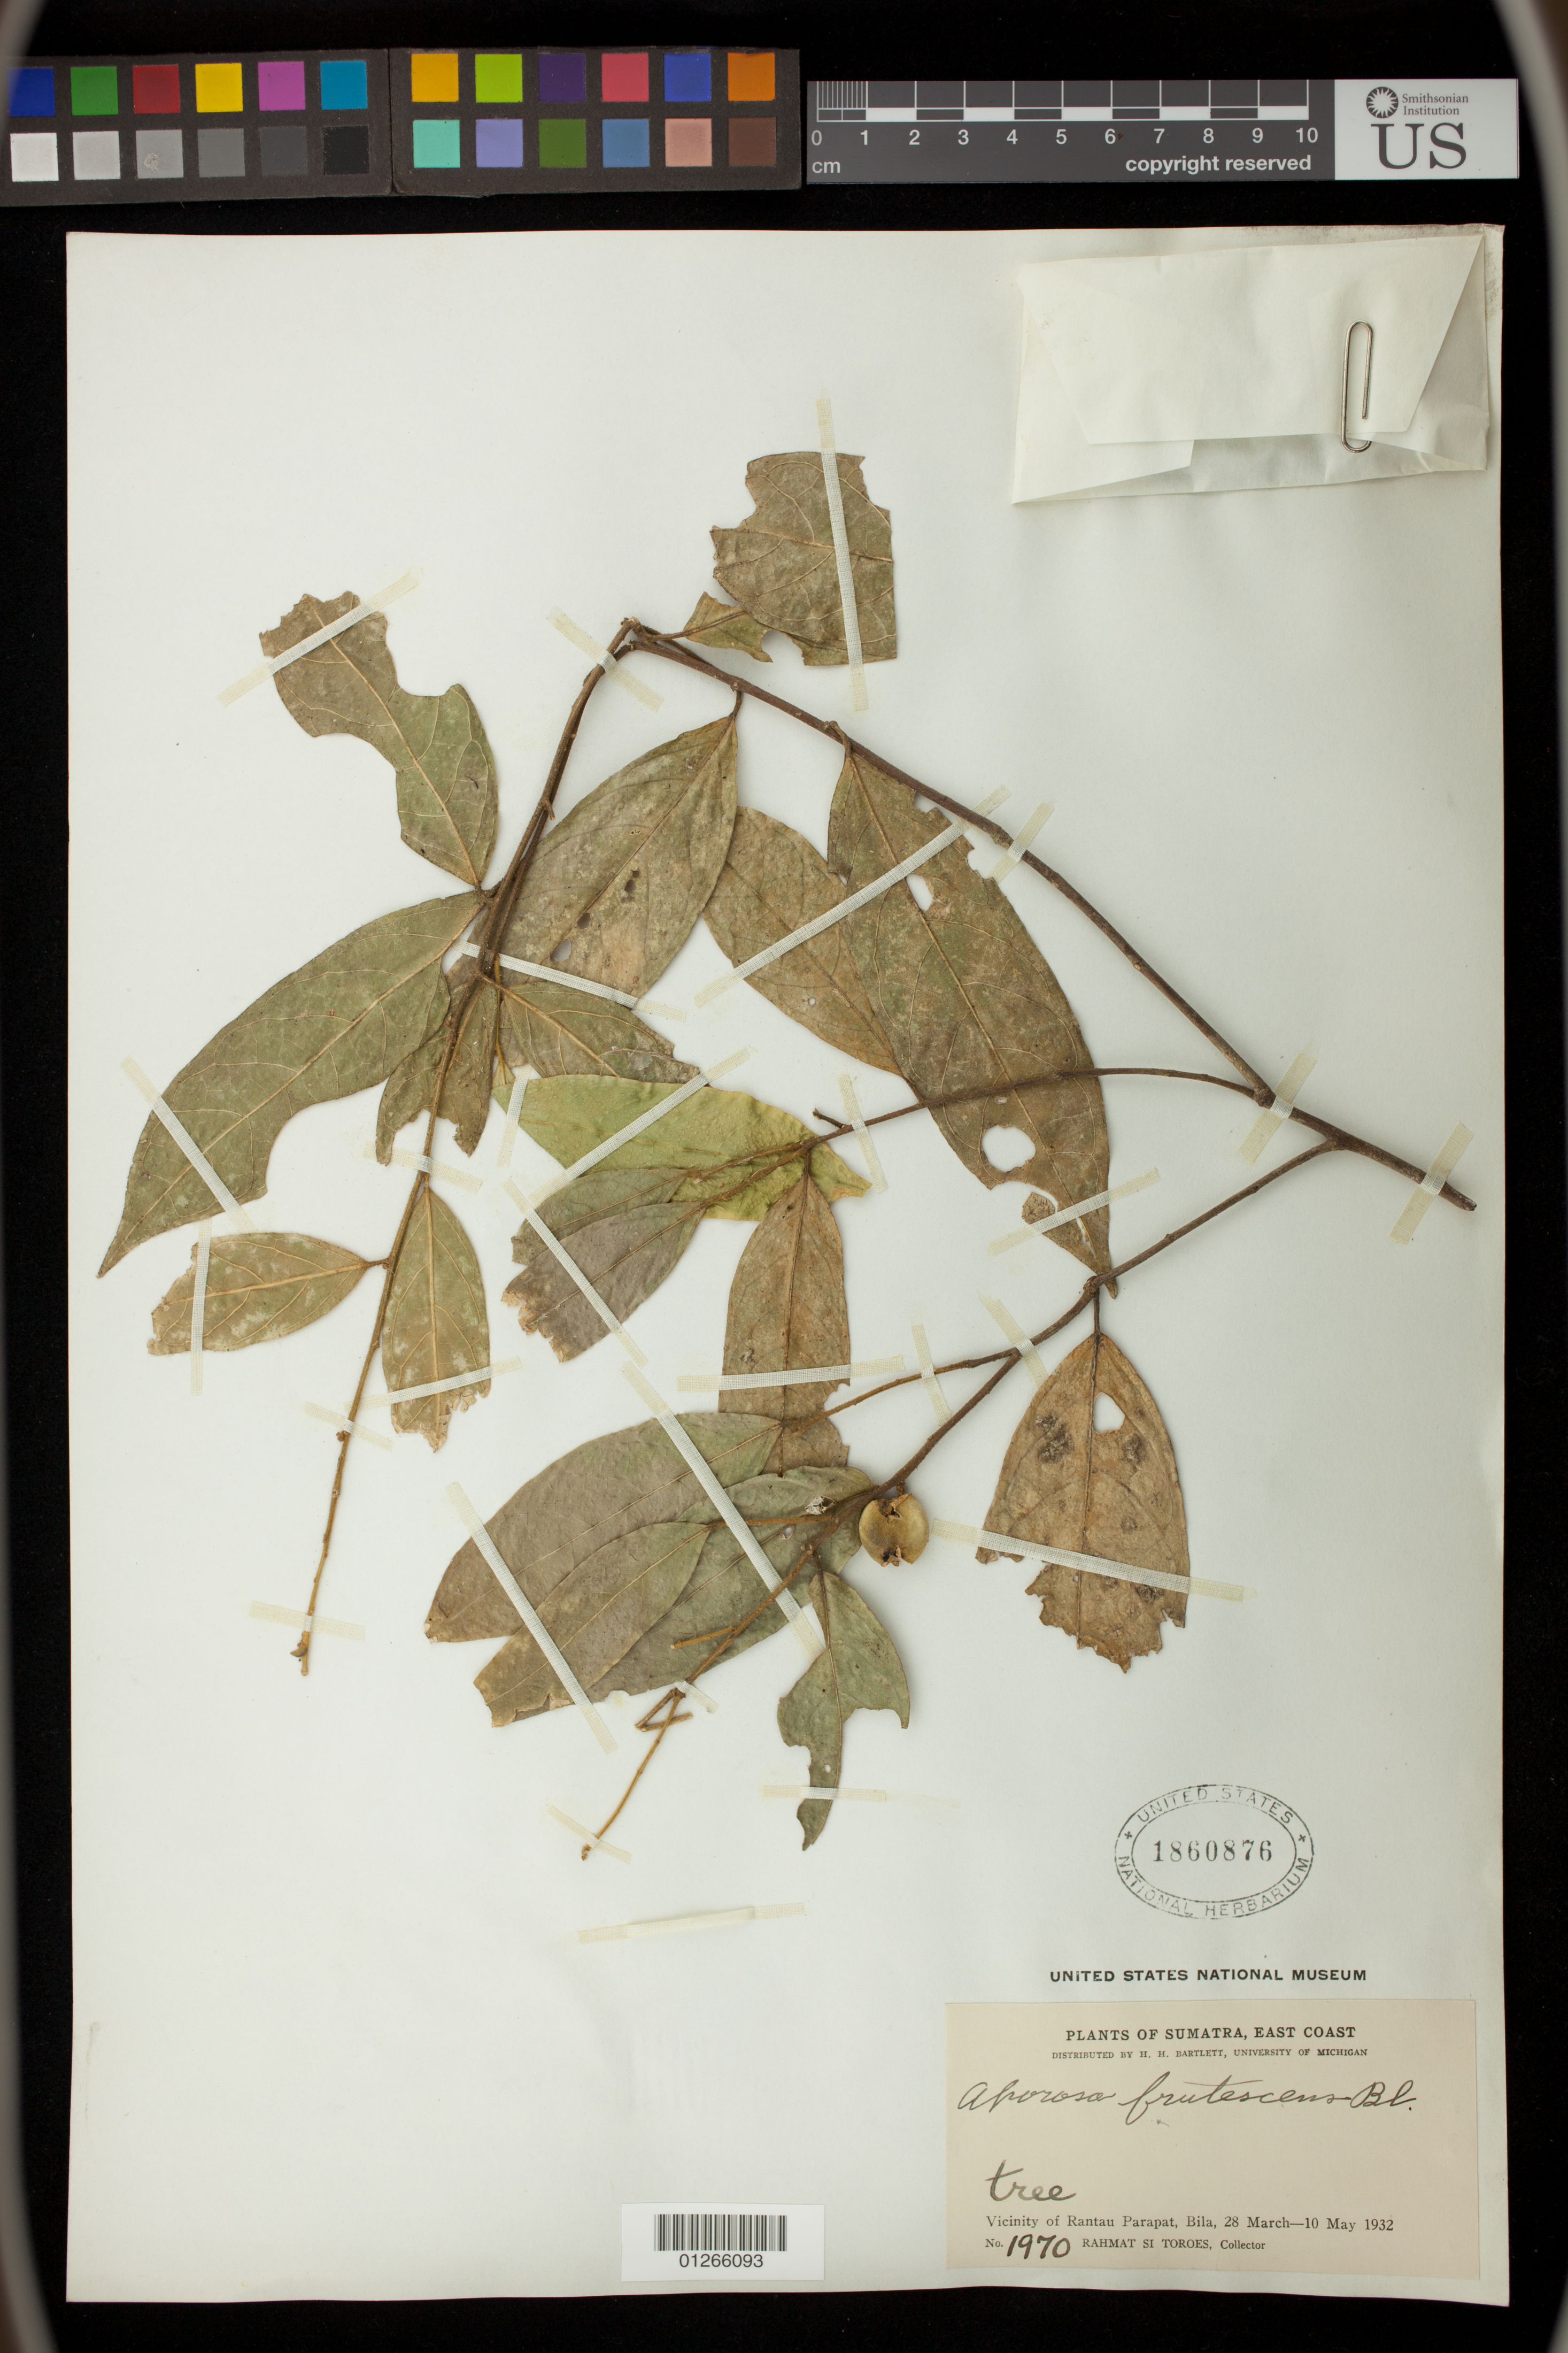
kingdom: Plantae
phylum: Tracheophyta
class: Magnoliopsida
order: Malpighiales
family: Phyllanthaceae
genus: Aporosa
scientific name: Aporosa frutescens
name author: Blume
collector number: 1970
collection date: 1932-03-28/1932-05-10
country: Indonesia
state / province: Sumatra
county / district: Sumatera Utara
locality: Sumatra, East Coast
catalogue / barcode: US 1860876